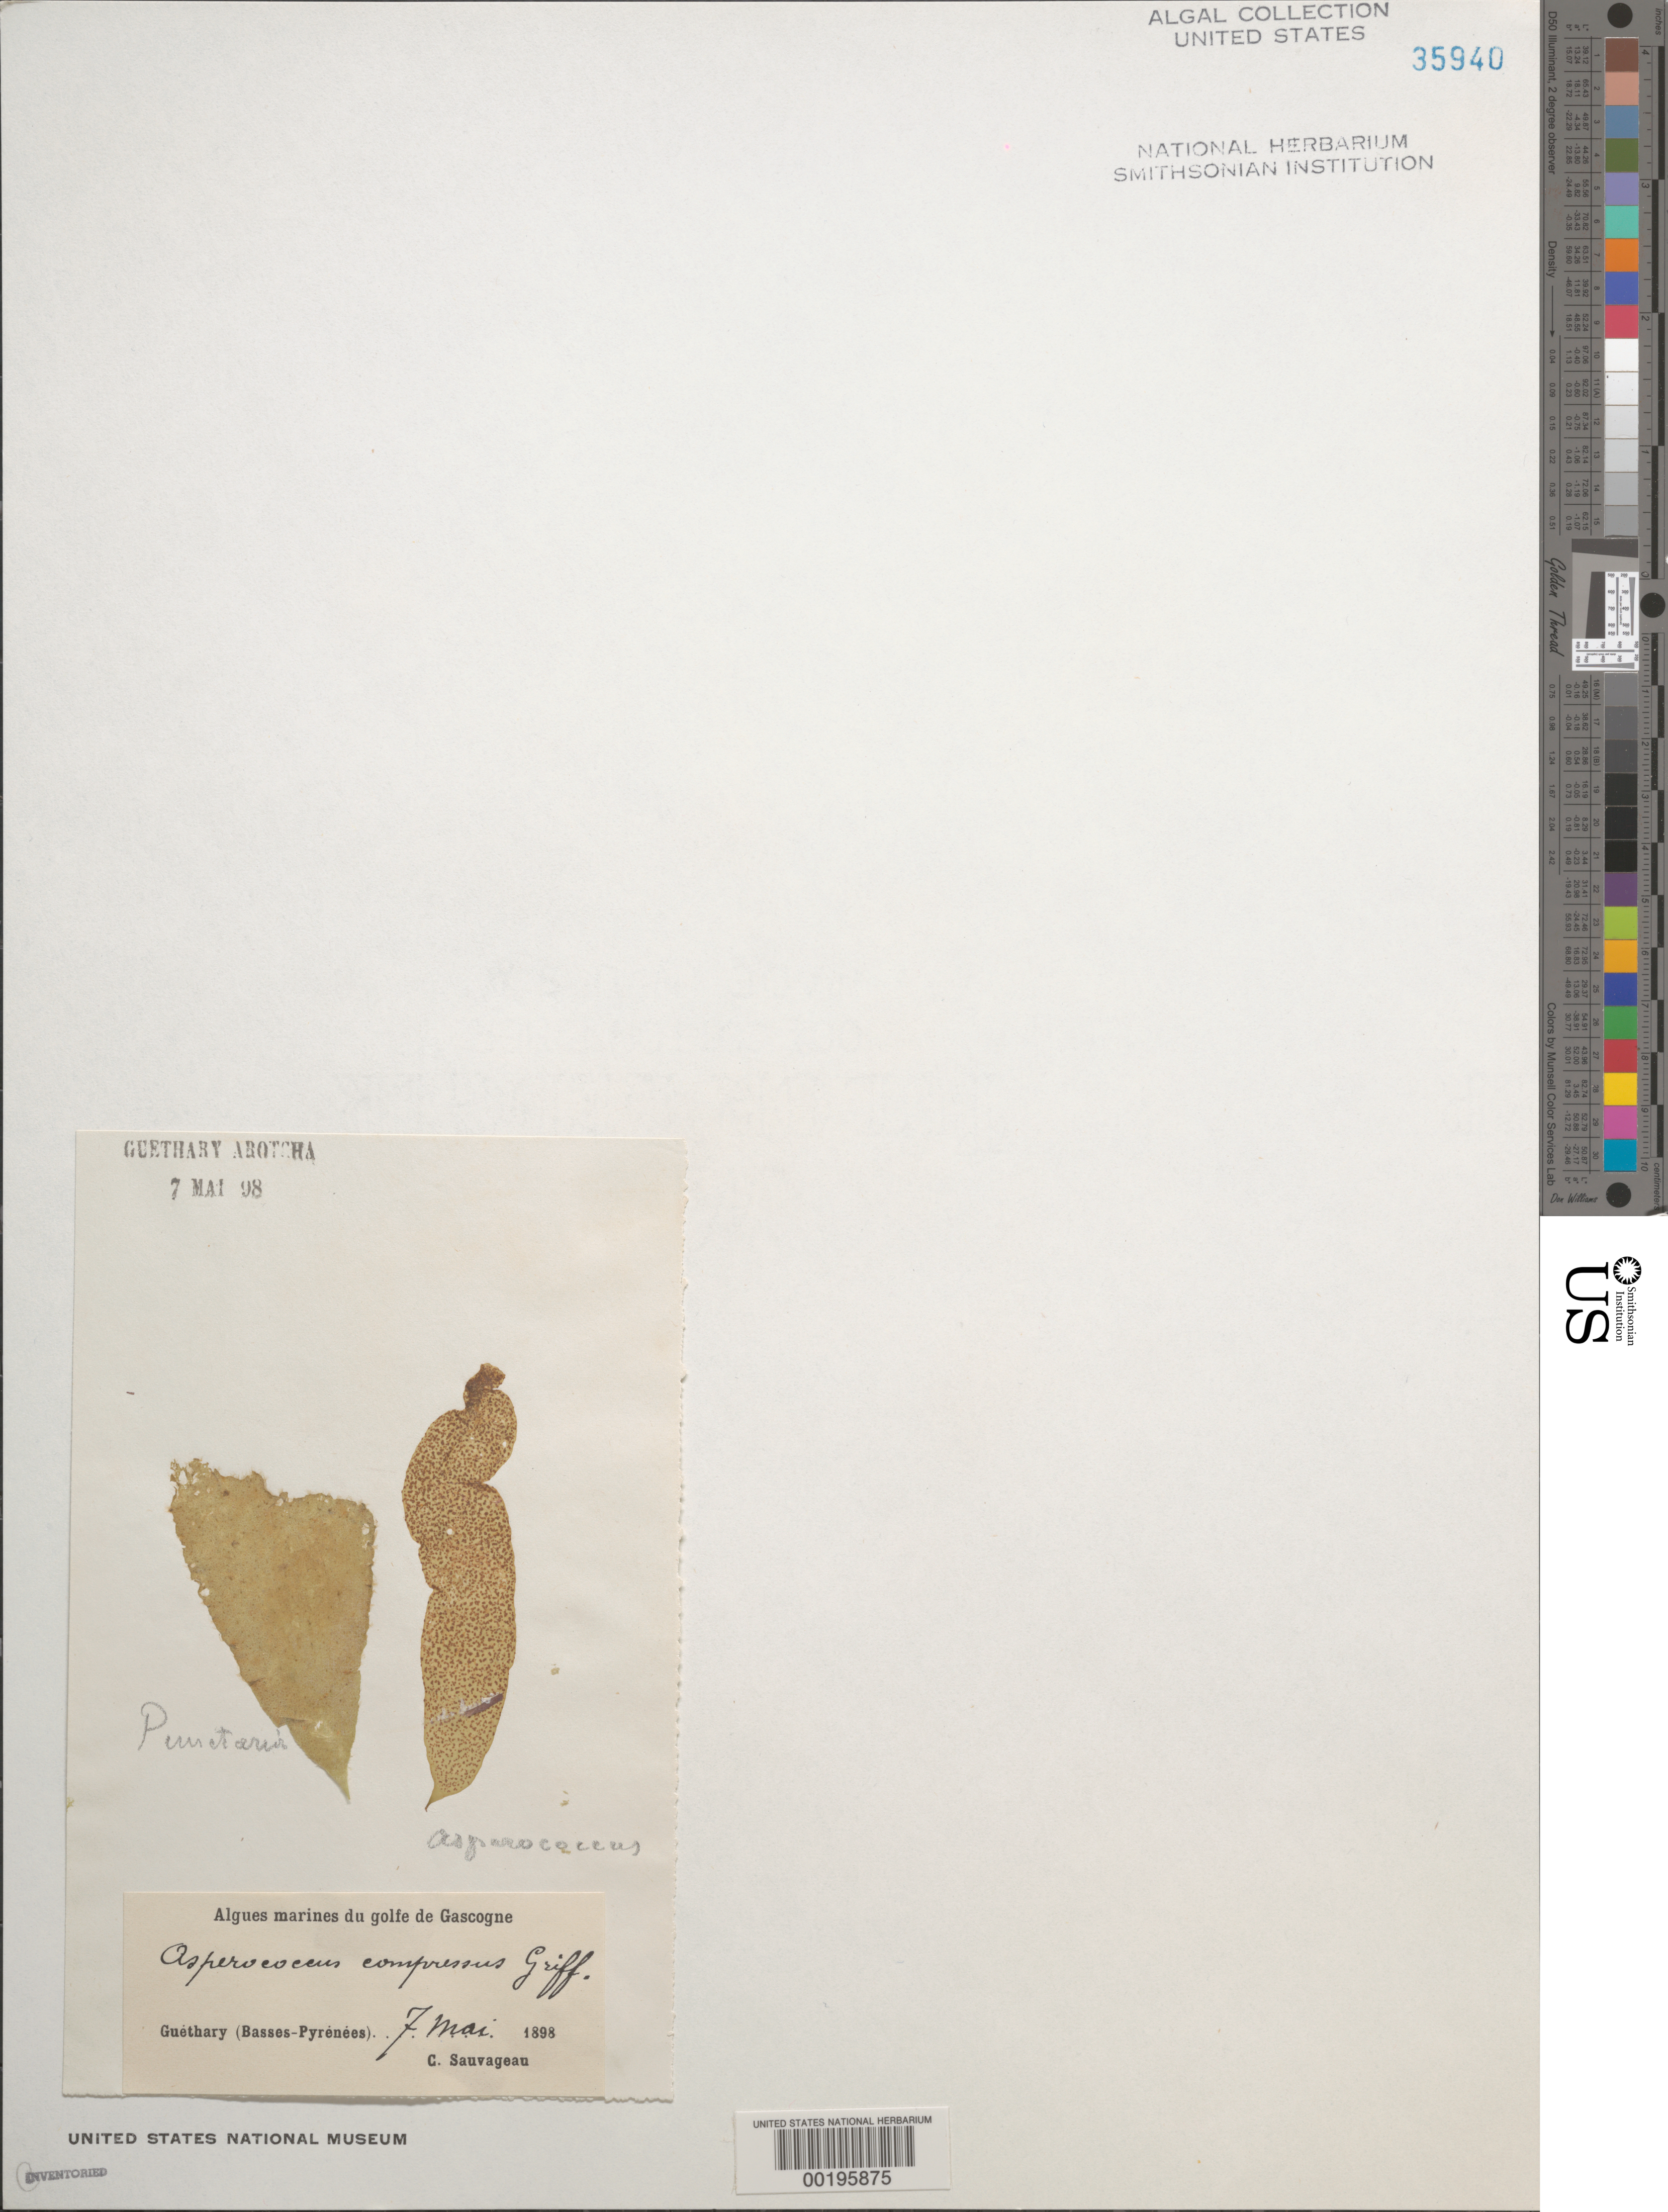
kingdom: Chromista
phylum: Ochrophyta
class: Phaeophyceae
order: Ectocarpales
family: Chordariaceae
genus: Asperococcus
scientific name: Asperococcus ensiformis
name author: (Delle Chiaje) M.J. Wynne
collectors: C. F. Sauvageau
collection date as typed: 07 May 1898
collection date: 1898-05-07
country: France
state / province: Nouvelle-Aquitaine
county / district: Pyrénées-Atlantiques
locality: Guethary Arotcha, Bay of Biscay (Golfe de Gascogne)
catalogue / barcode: US 35940